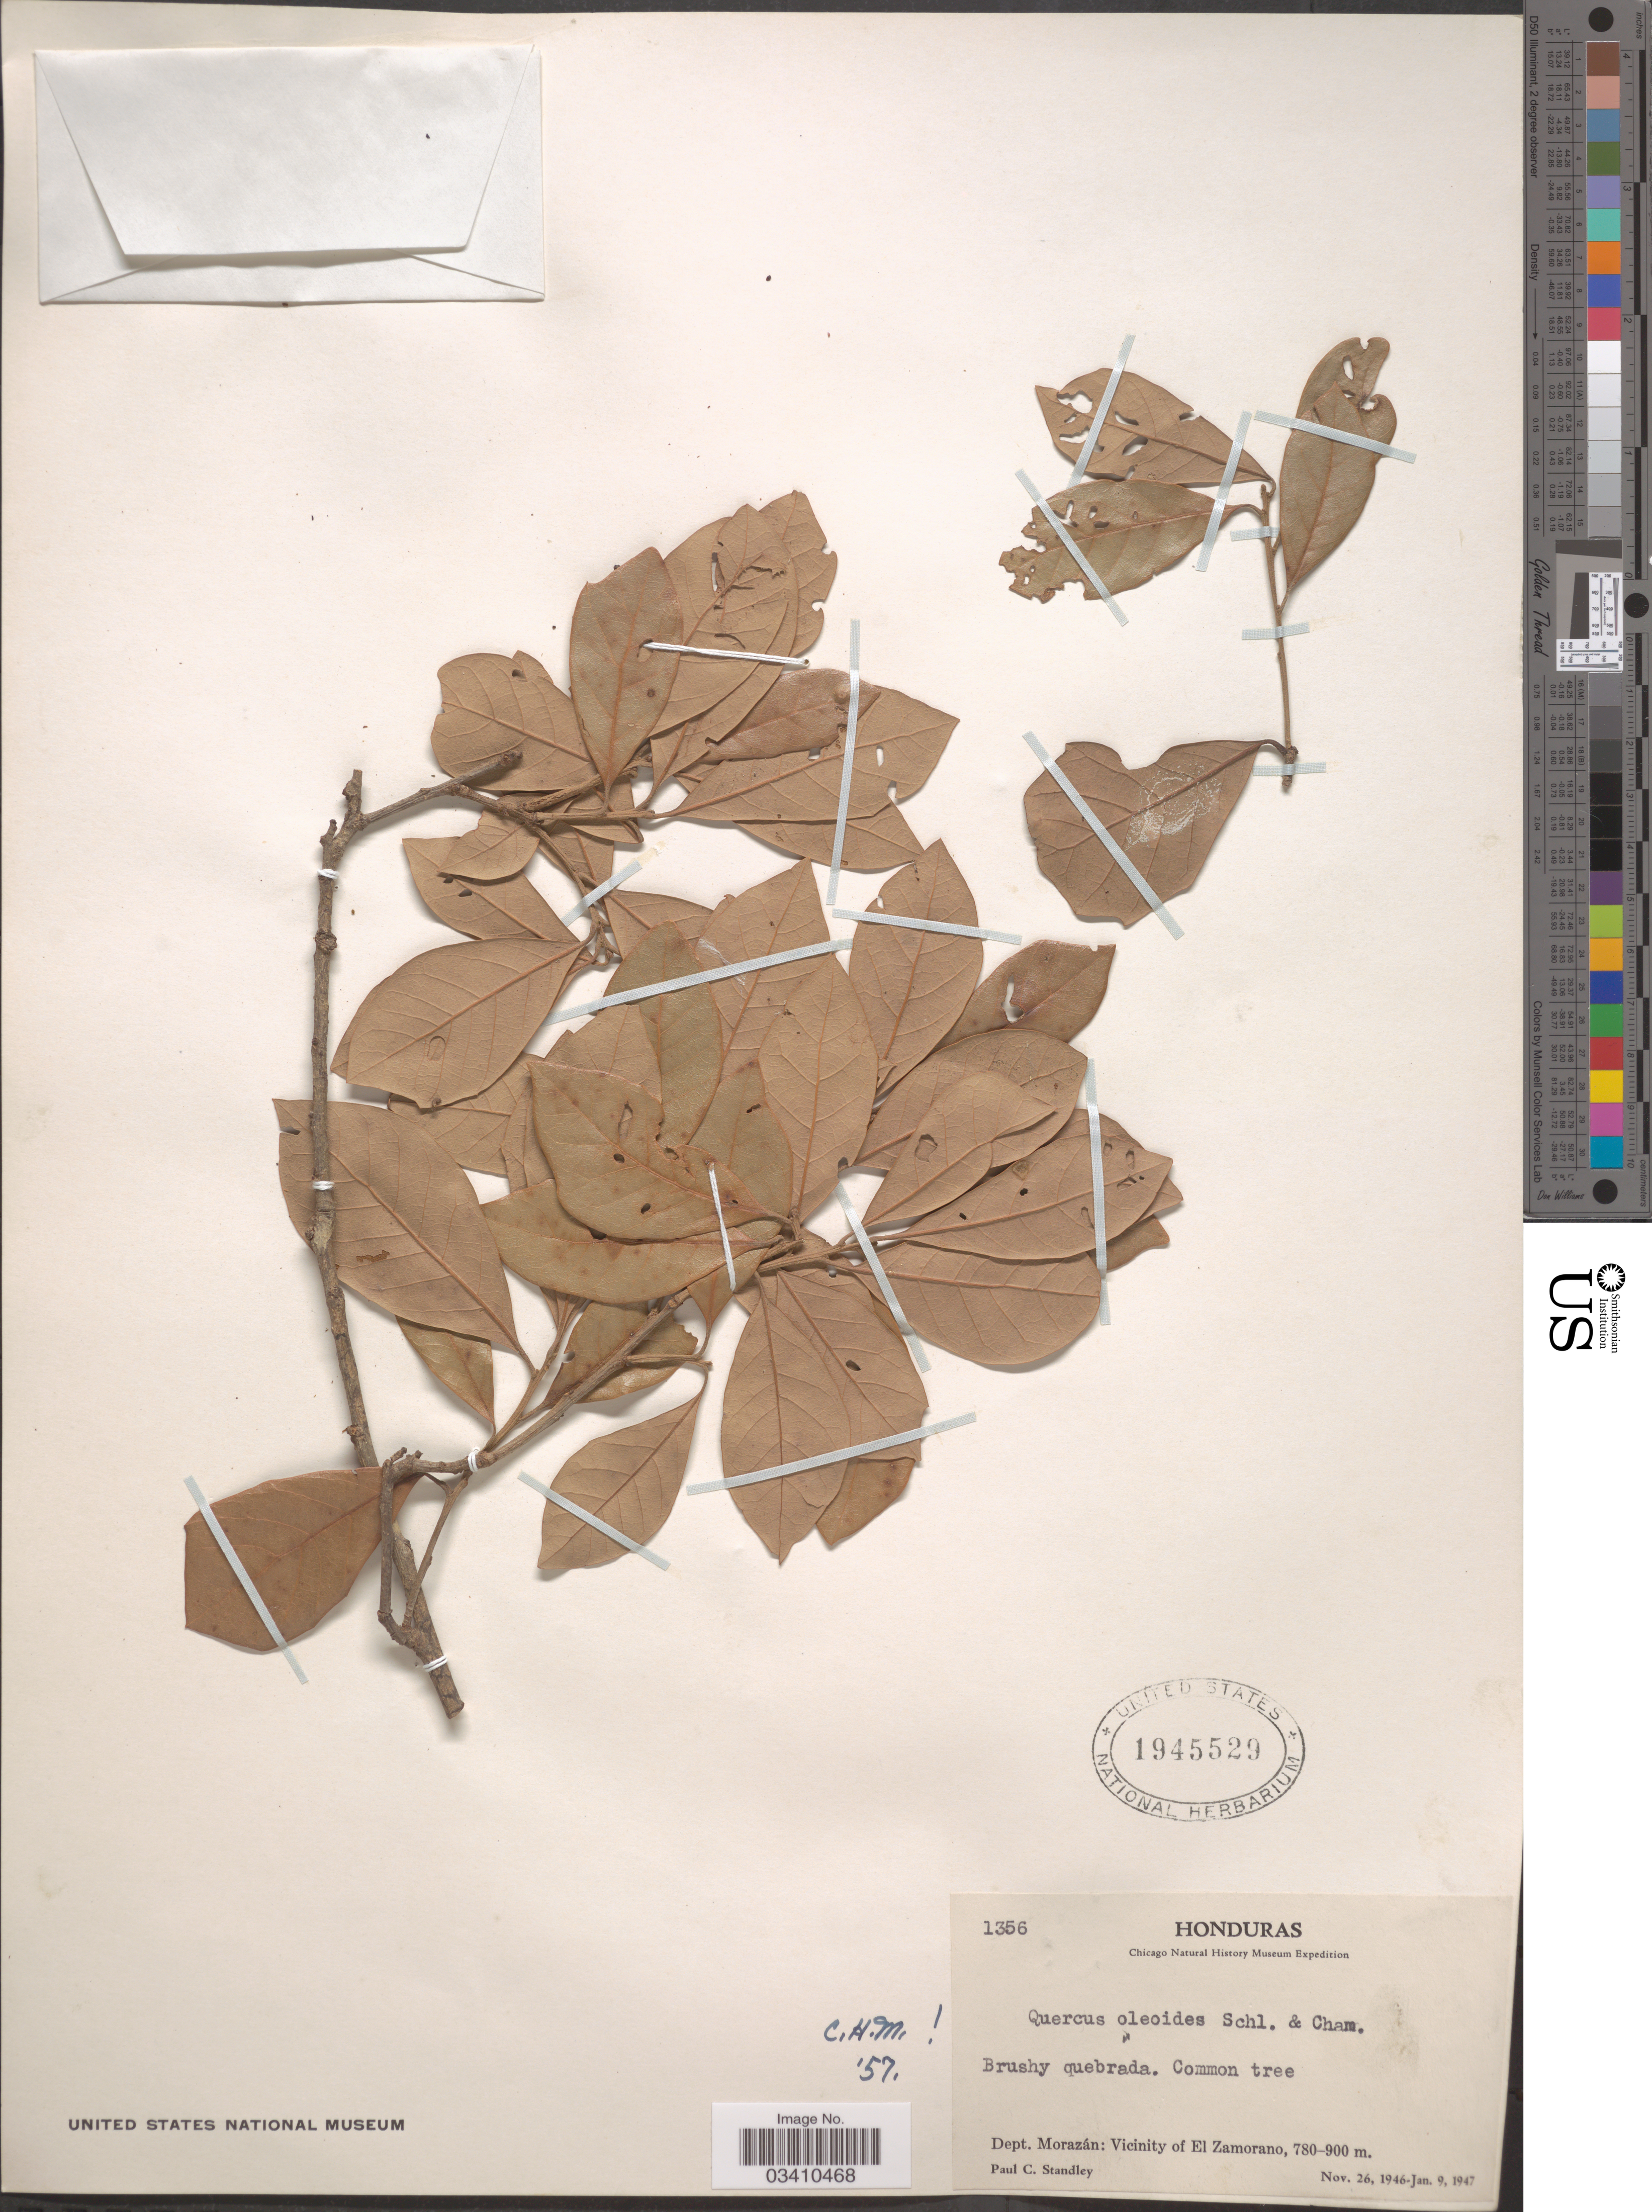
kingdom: Plantae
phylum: Tracheophyta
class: Magnoliopsida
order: Fagales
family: Fagaceae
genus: Quercus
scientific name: Quercus oleoides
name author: Schltdl. & Cham.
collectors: P. C. Standley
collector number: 1356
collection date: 1946-11-26/1947-01-09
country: Honduras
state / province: Fco. Morazán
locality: Dept. Morazán: Vicinity of El Zamorano.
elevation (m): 780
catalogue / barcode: US 1945529